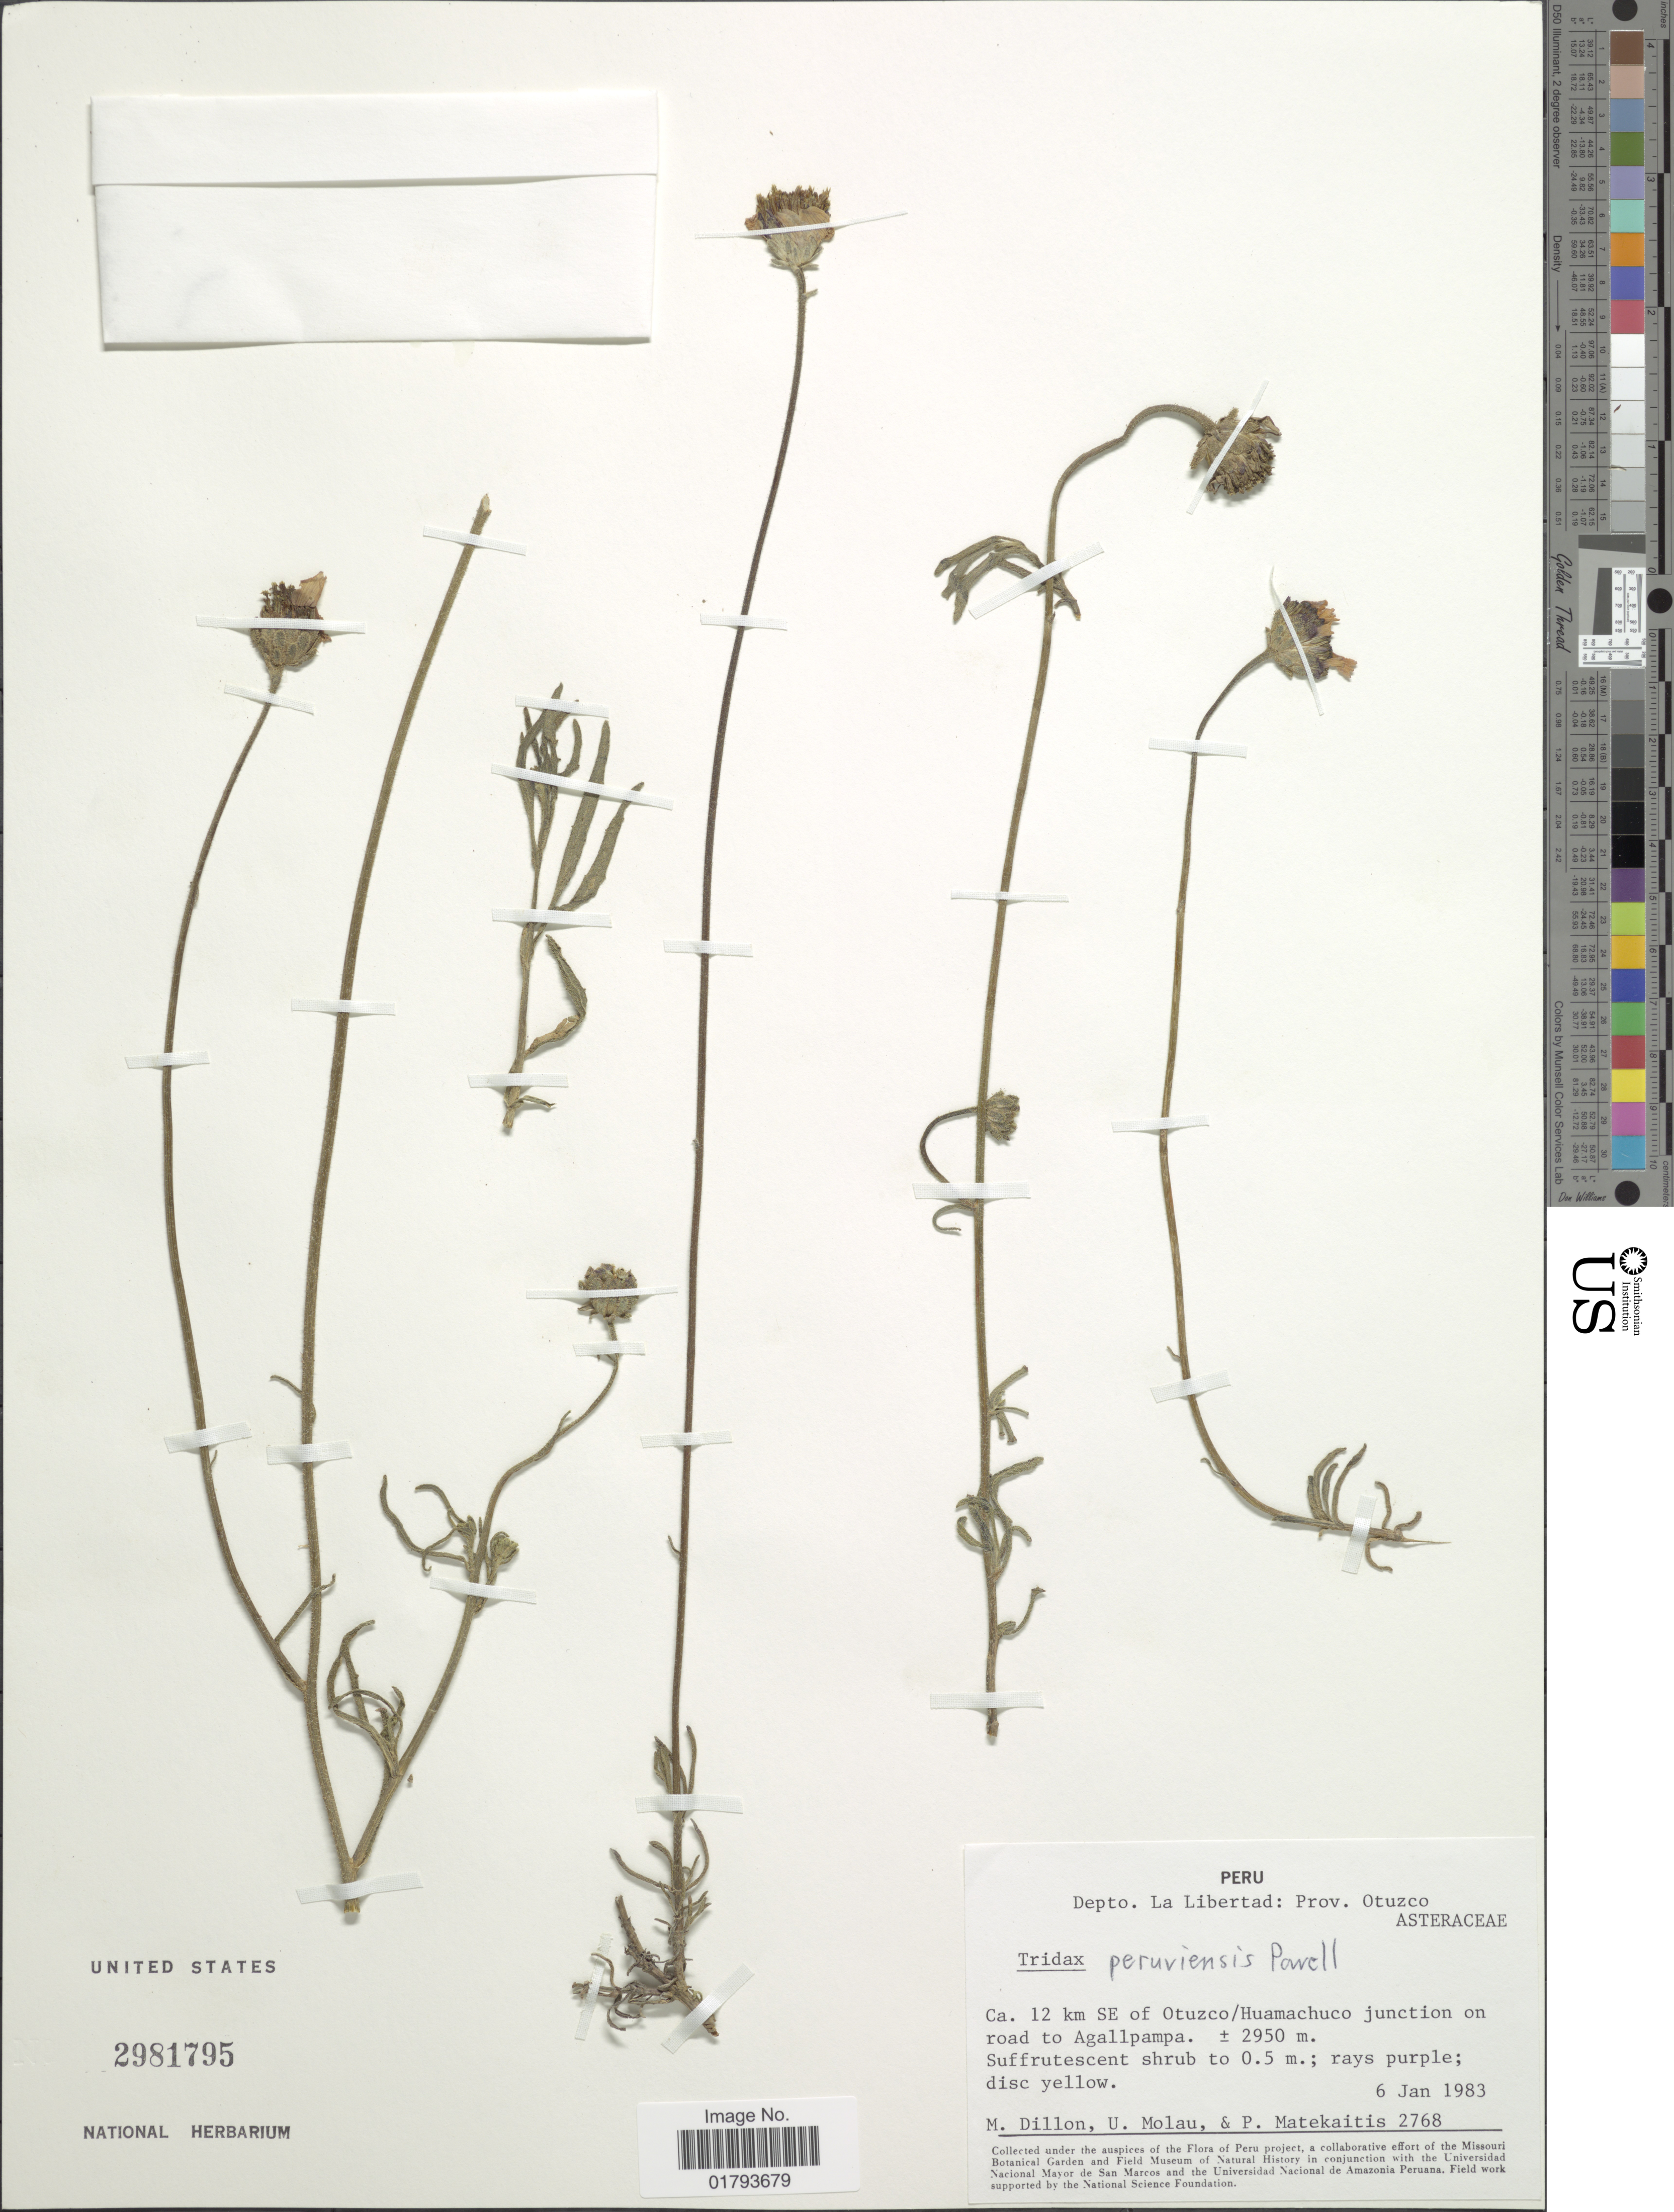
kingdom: Plantae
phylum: Tracheophyta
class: Magnoliopsida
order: Asterales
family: Asteraceae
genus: Tridax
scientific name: Tridax angustifolia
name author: Spruce ex Benth. & Hook. f.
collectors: M. O. Dillon, U. Molau & P. Matekaitis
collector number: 2768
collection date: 1983-01-06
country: Peru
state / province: La Libertad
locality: Prov. Otuzco, Ca. 12 km SE of Otuzco/Huamachuco junction on road to Agallpampa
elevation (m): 2950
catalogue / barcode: US 2981795